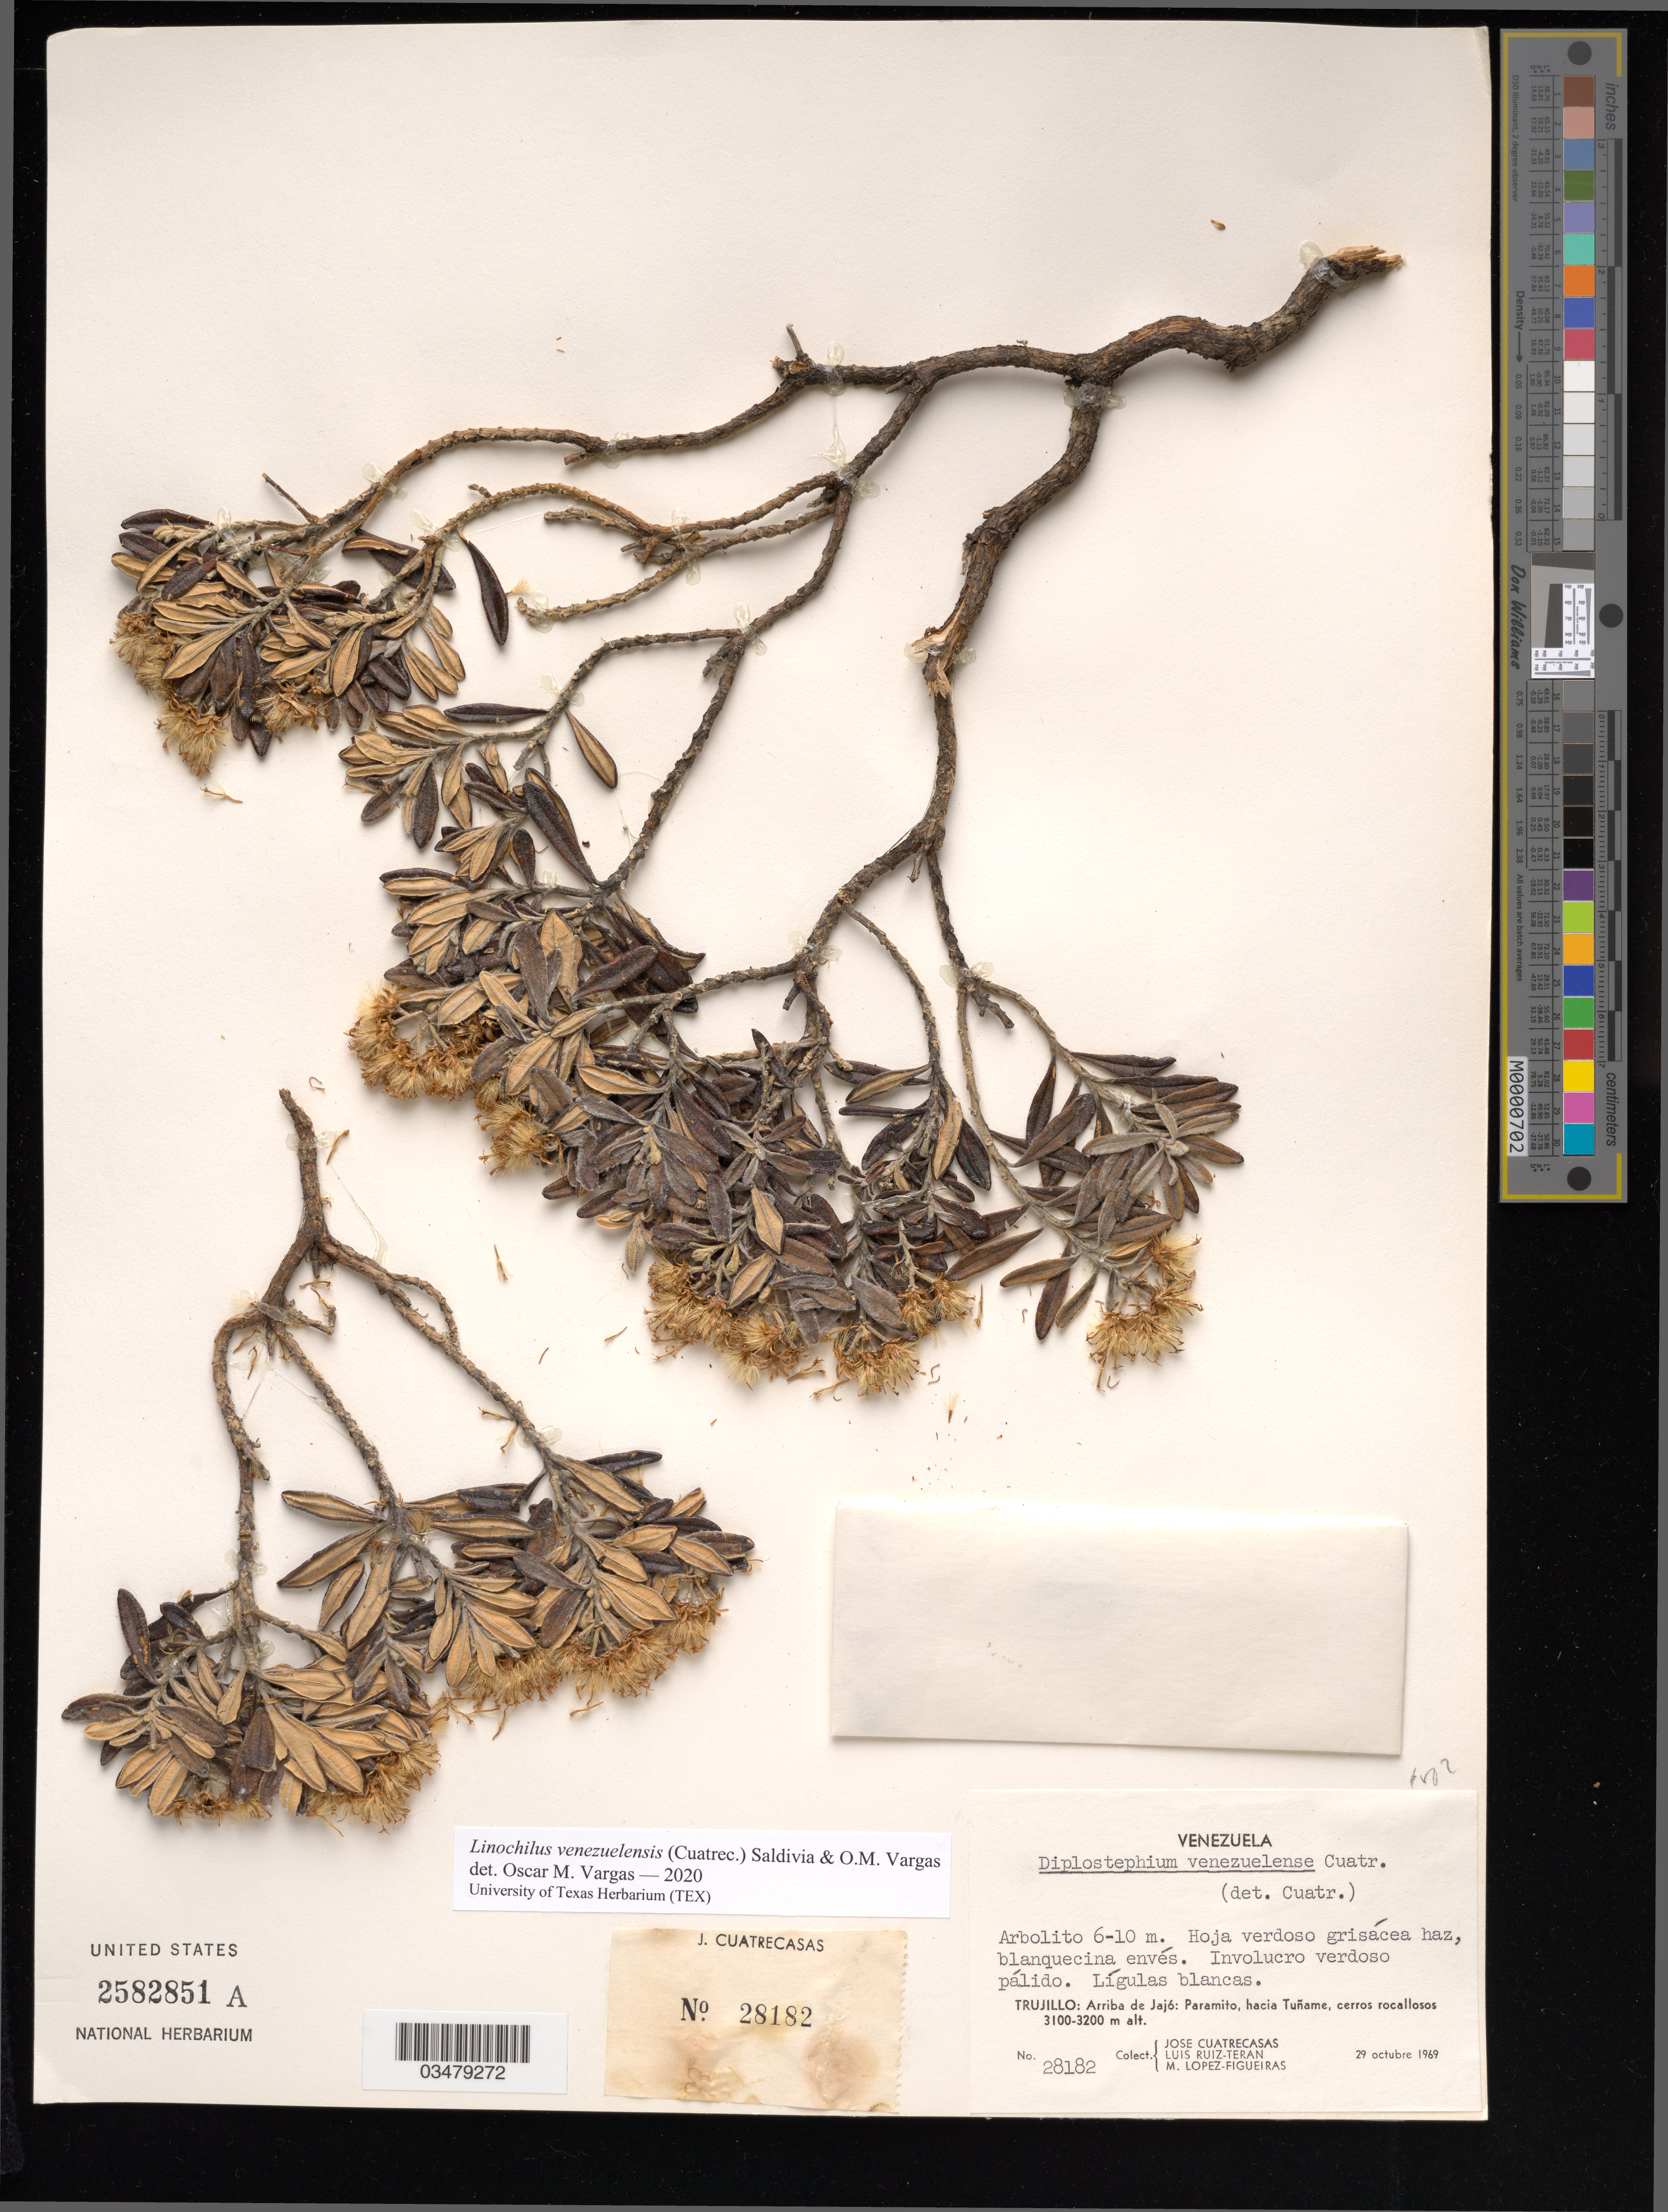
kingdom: Plantae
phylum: Tracheophyta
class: Magnoliopsida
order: Asterales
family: Asteraceae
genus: Linochilus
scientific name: Linochilus venezuelensis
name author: (Cuatrec.) Saldivia & O.M. Vargas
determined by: Vargas, Oscar M.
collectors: J. Cuatrecasas, L. E. Ruíz-Terán & M. López Figueiras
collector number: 28182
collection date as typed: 29 Oct 1969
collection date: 1969-10-29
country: Venezuela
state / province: Trujillo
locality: Arriba de Jajo, Paramito, hacia Tuname, cerros rocallosos. [Above Jajo, Paramito, towards Tuname, rocky hills]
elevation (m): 3100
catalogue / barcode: US 2582851A